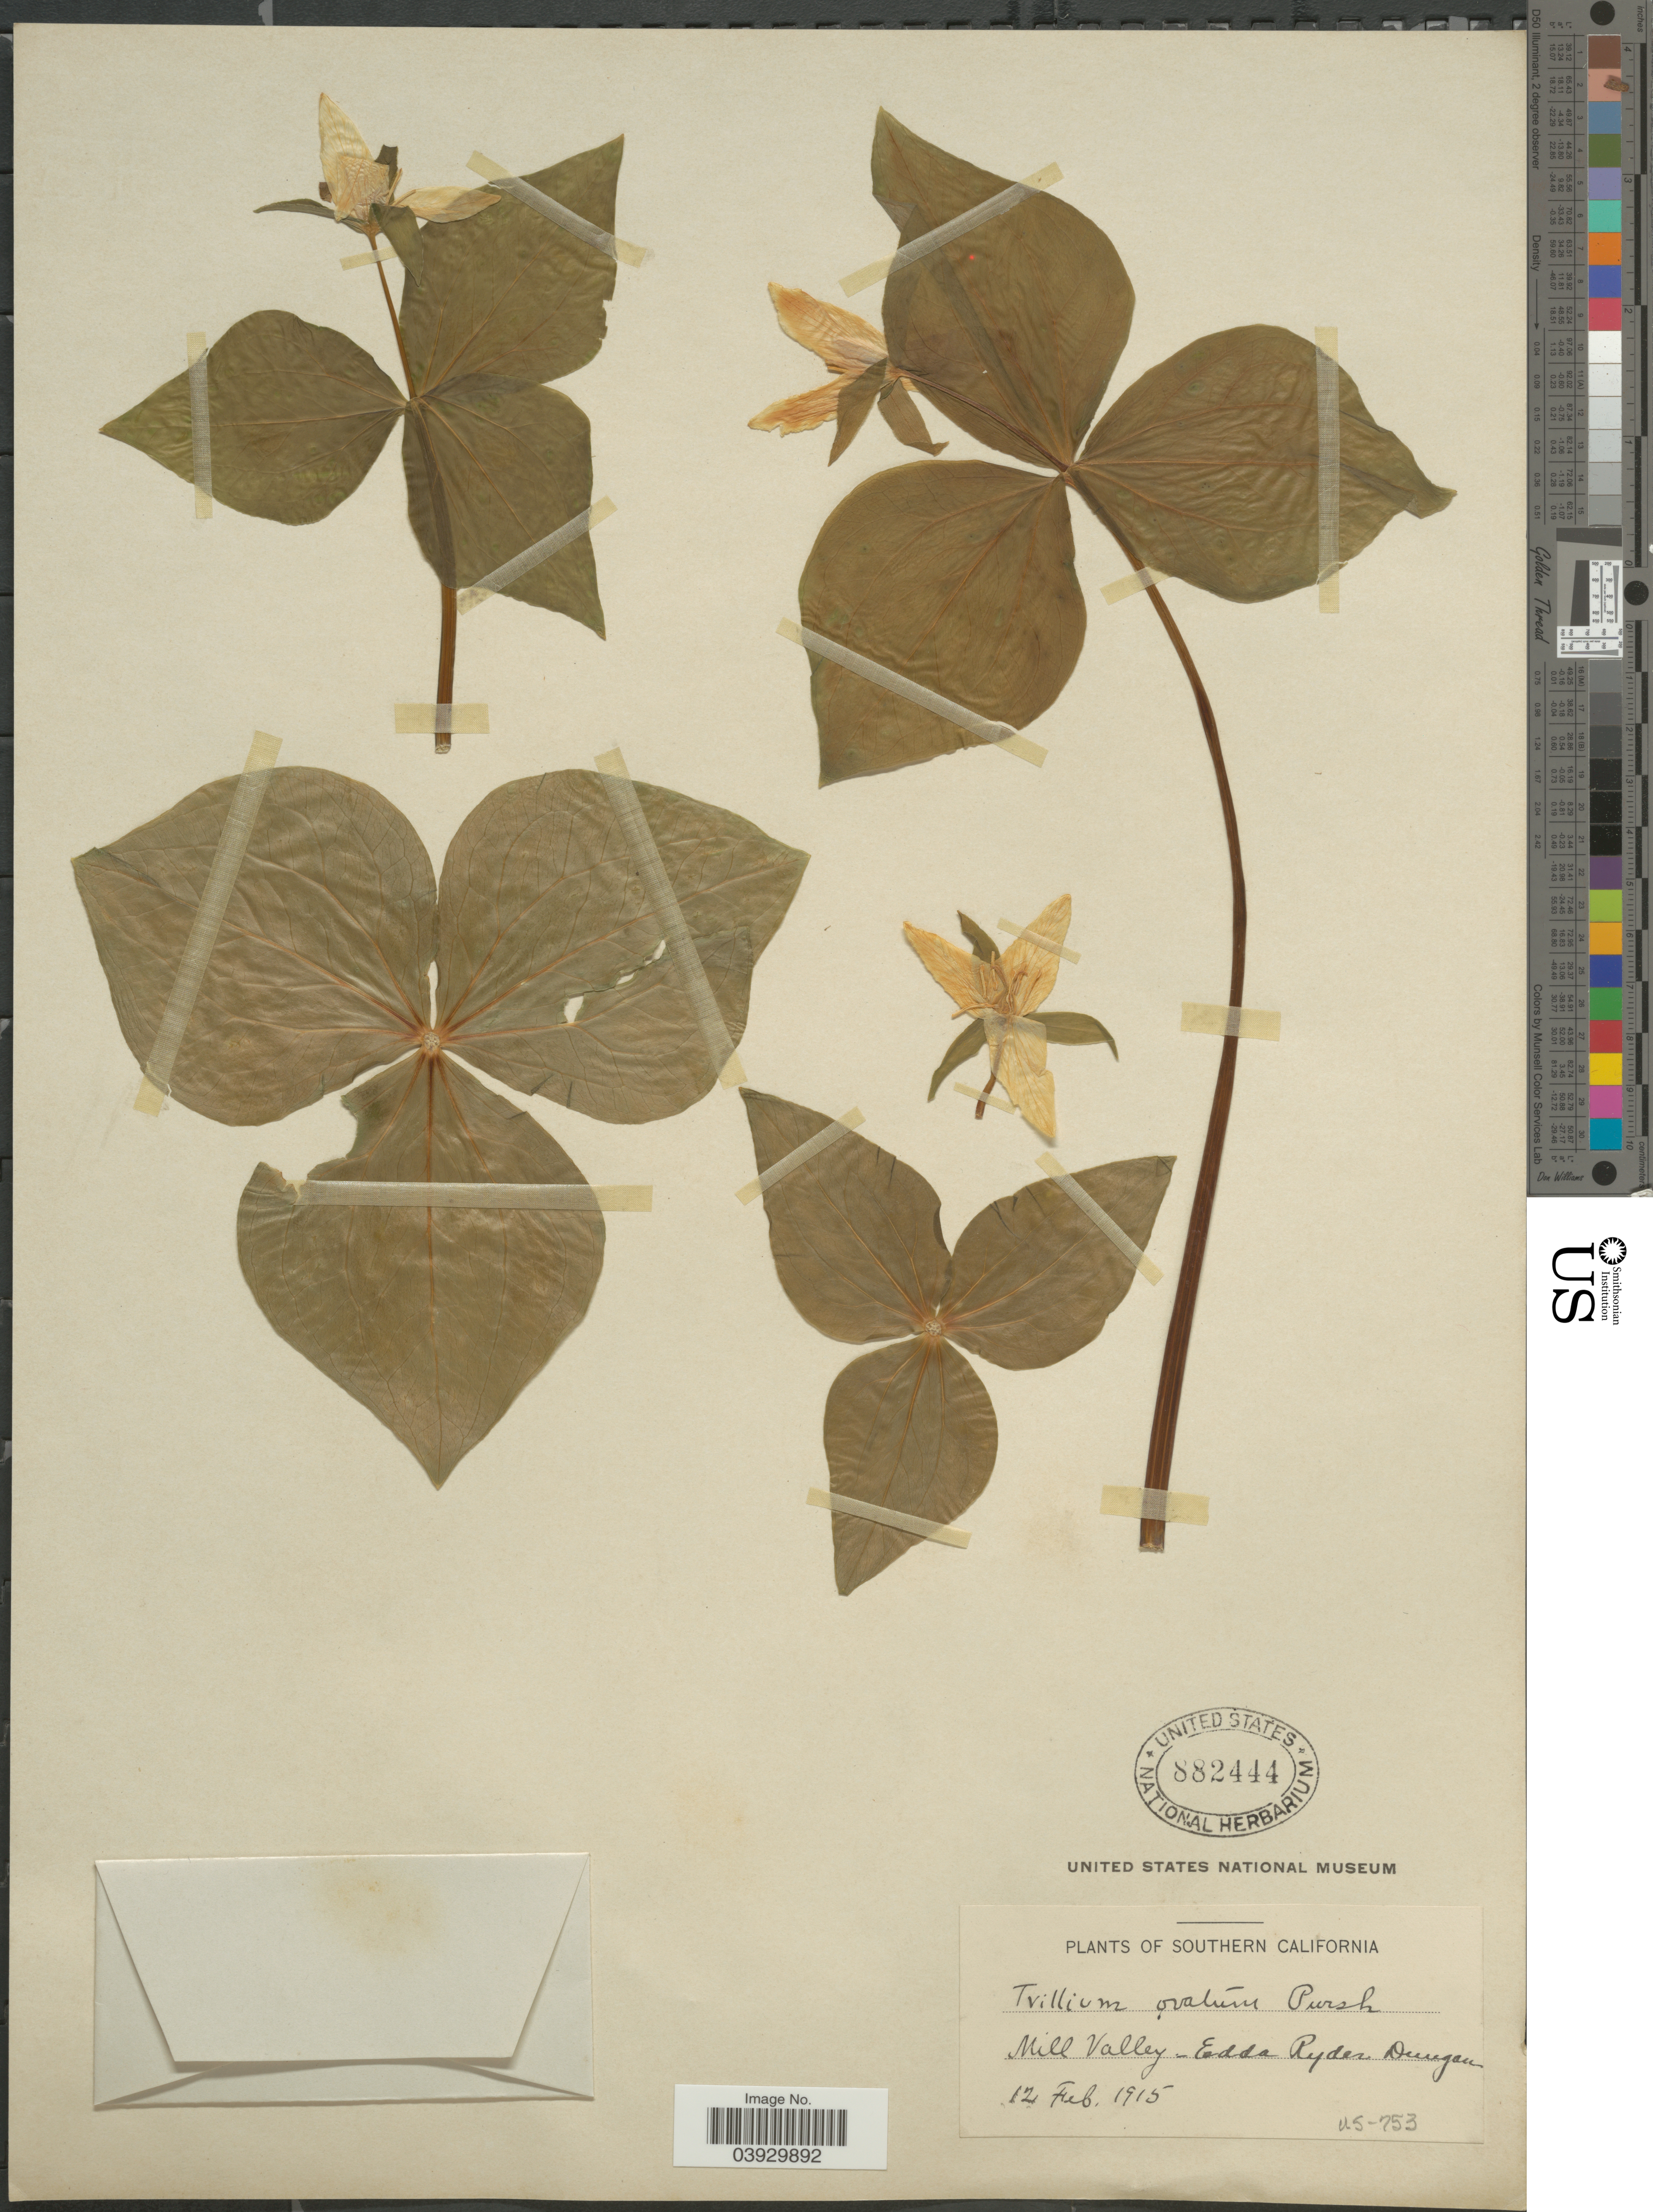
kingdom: Plantae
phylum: Tracheophyta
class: Liliopsida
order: Liliales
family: Melanthiaceae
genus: Trillium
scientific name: Trillium ovatum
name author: Pursh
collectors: E. Dungan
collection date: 1915-02-12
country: United States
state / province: California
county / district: Marin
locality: Southern California. Mill Valley.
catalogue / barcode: US 882444